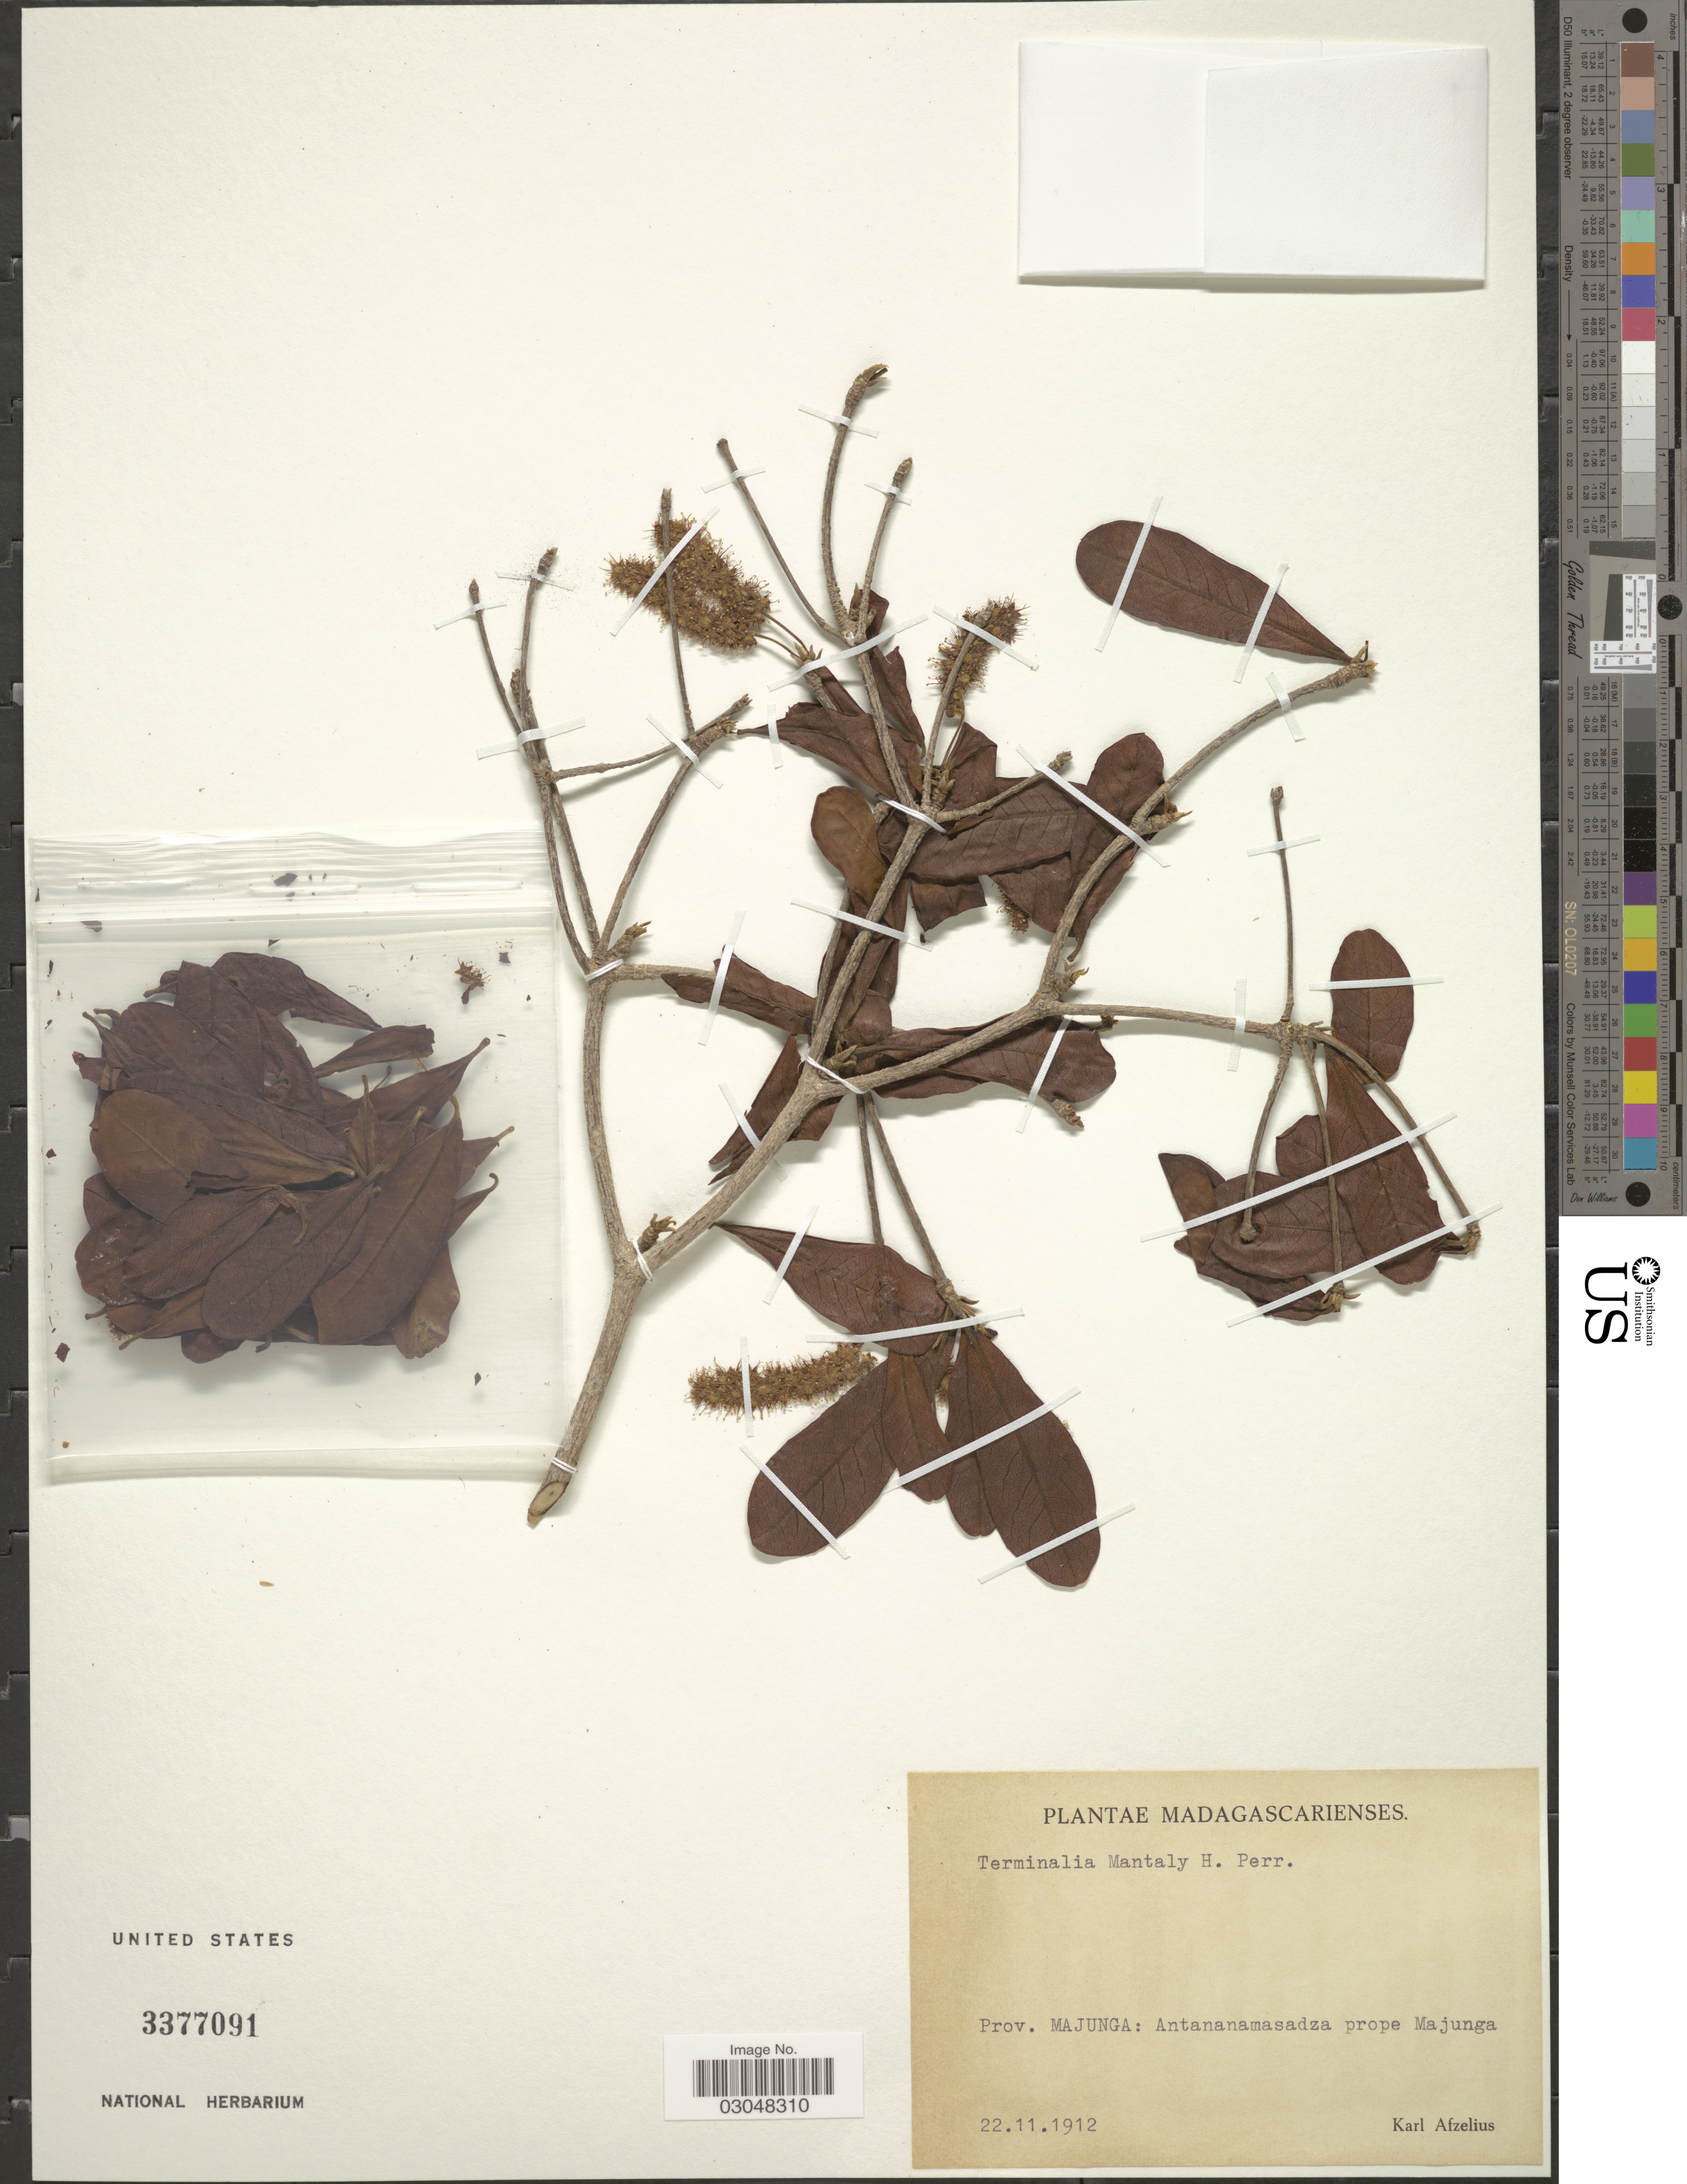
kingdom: Plantae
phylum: Tracheophyta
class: Magnoliopsida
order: Myrtales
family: Combretaceae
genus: Terminalia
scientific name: Terminalia mantaly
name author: H. Perrier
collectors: K. R. Afzelius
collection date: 1912-11-22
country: Madagascar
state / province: Boeny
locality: Prov. Majunga: Antananamasadza prope Majunga.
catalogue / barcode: US 3377091